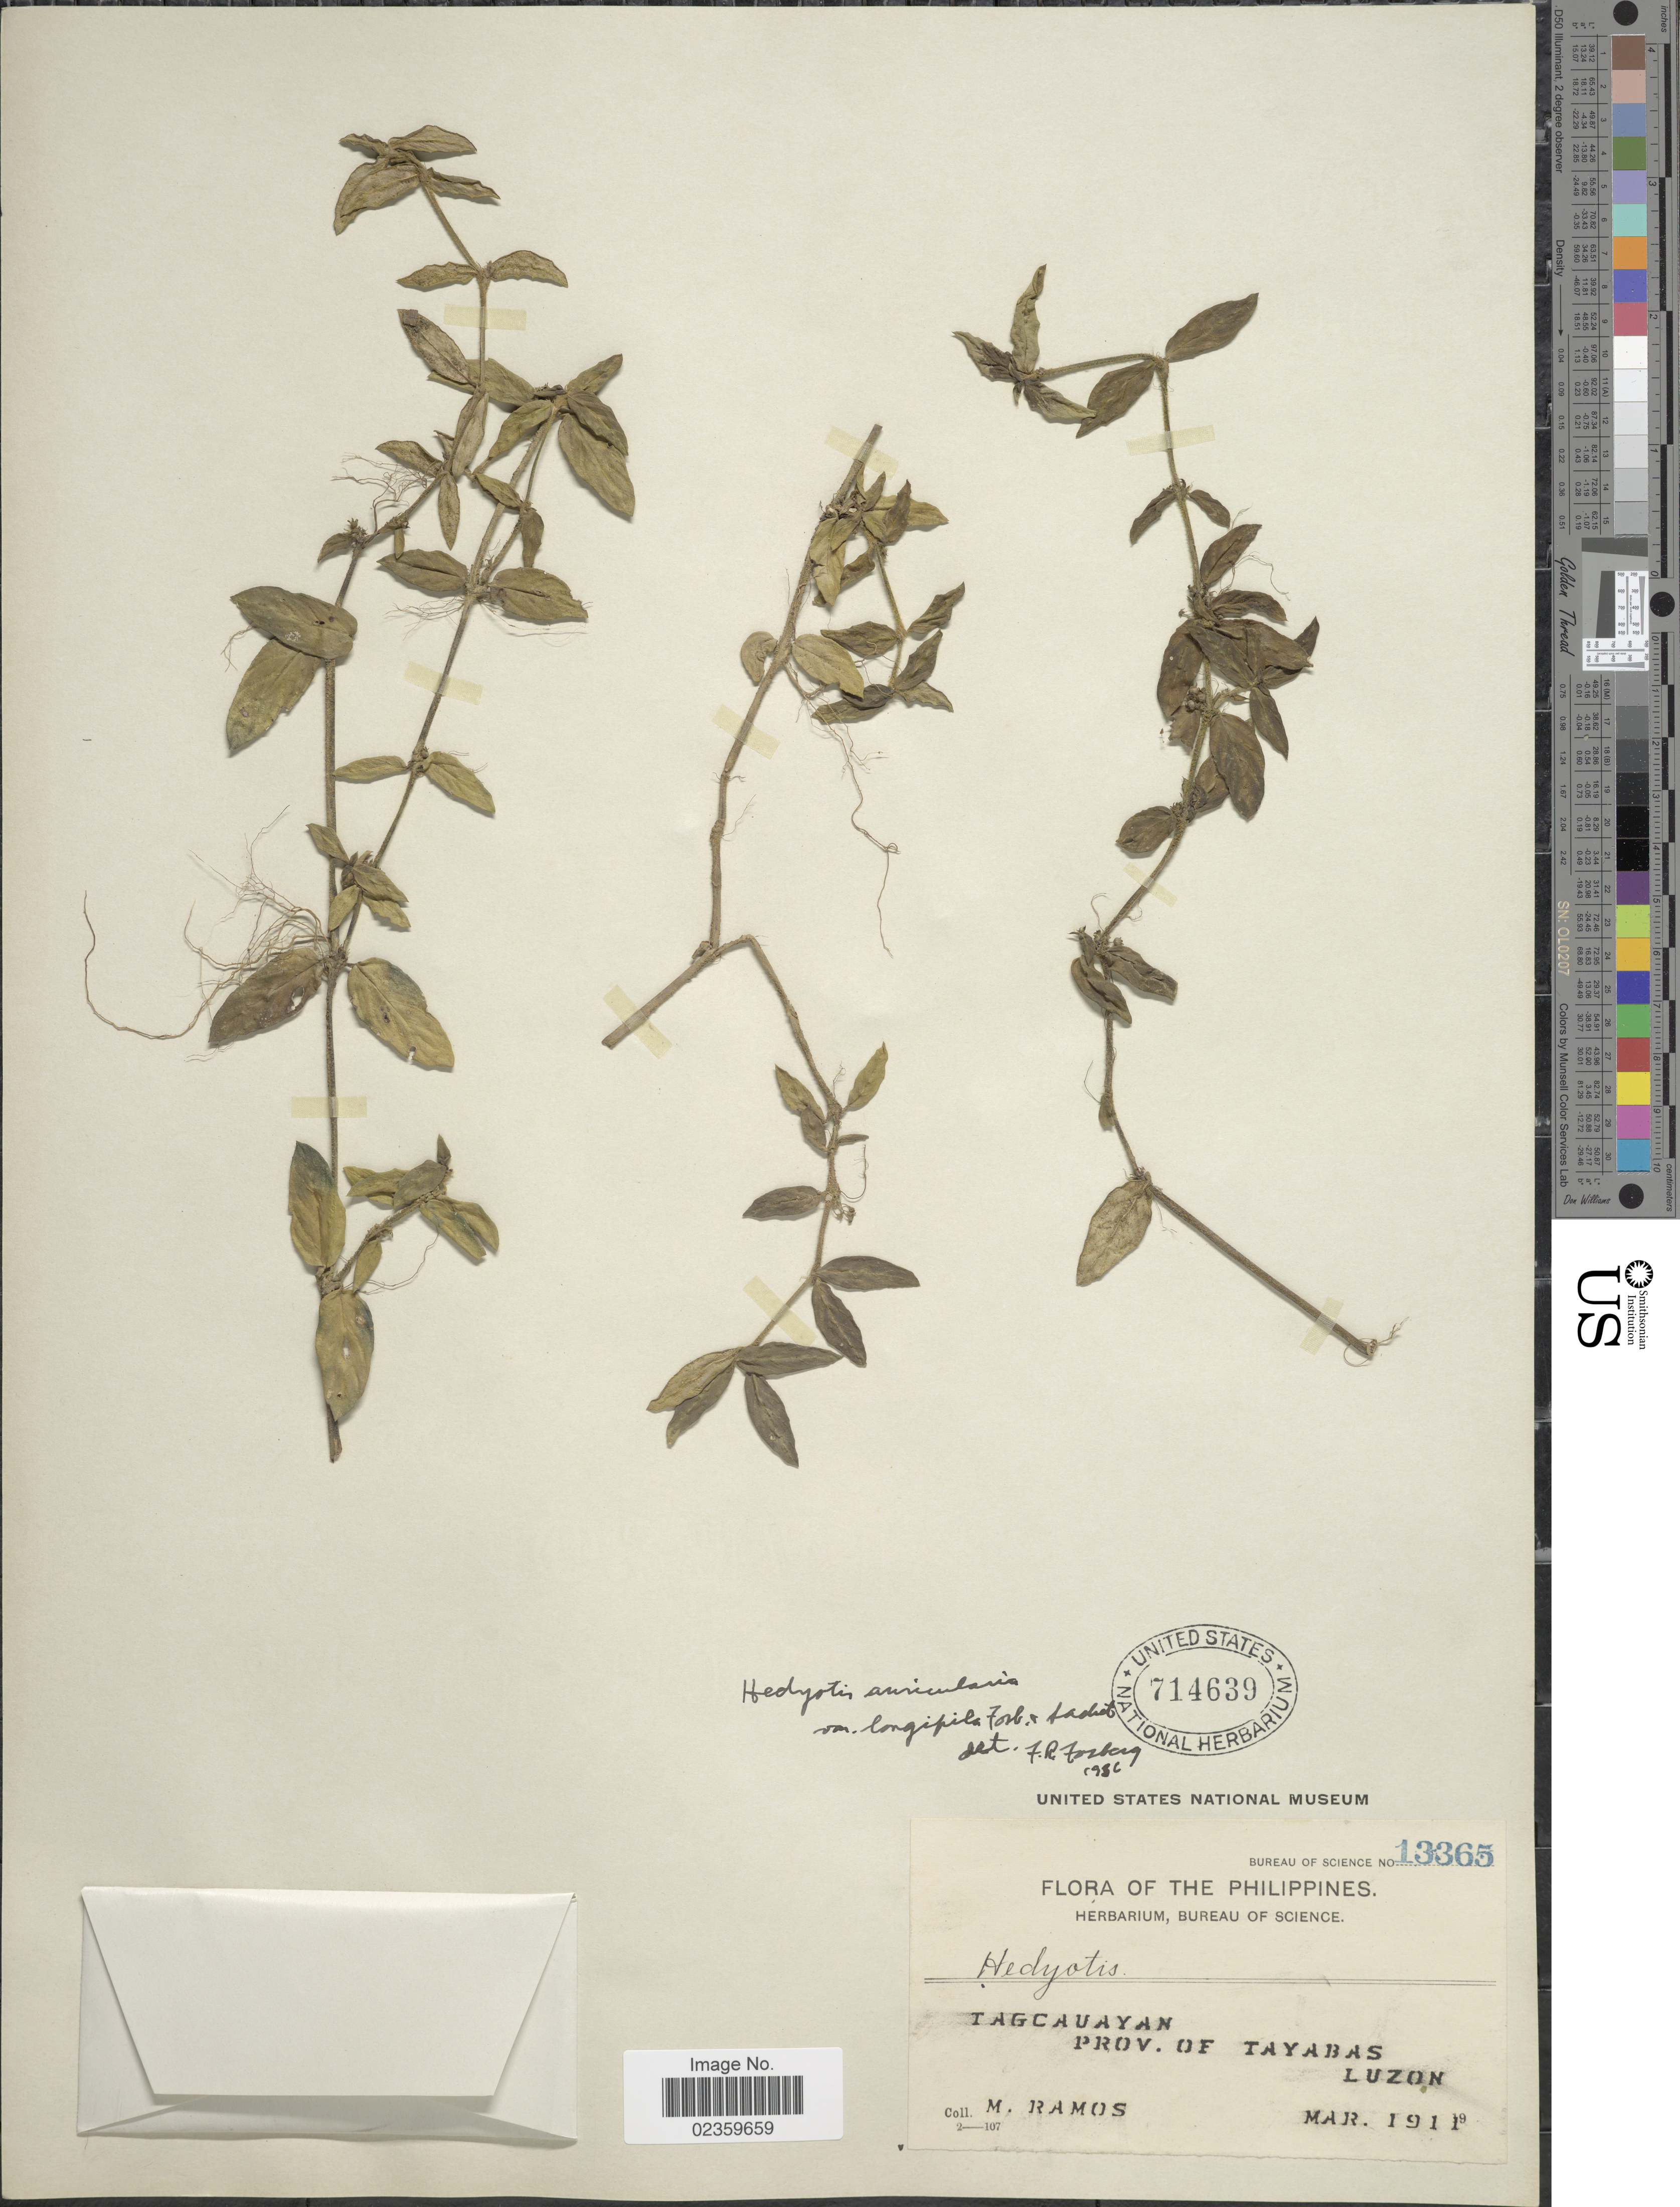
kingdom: Plantae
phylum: Tracheophyta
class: Magnoliopsida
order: Gentianales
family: Rubiaceae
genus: Exallage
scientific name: Exallage auricularia var. longipila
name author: Fosberg & Sachet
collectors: M. Ramos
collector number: Bureau of Science 13365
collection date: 1911-03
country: Philippines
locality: Tagcauayan. Prov. of Tayabas. Luzon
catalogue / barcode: US 714639